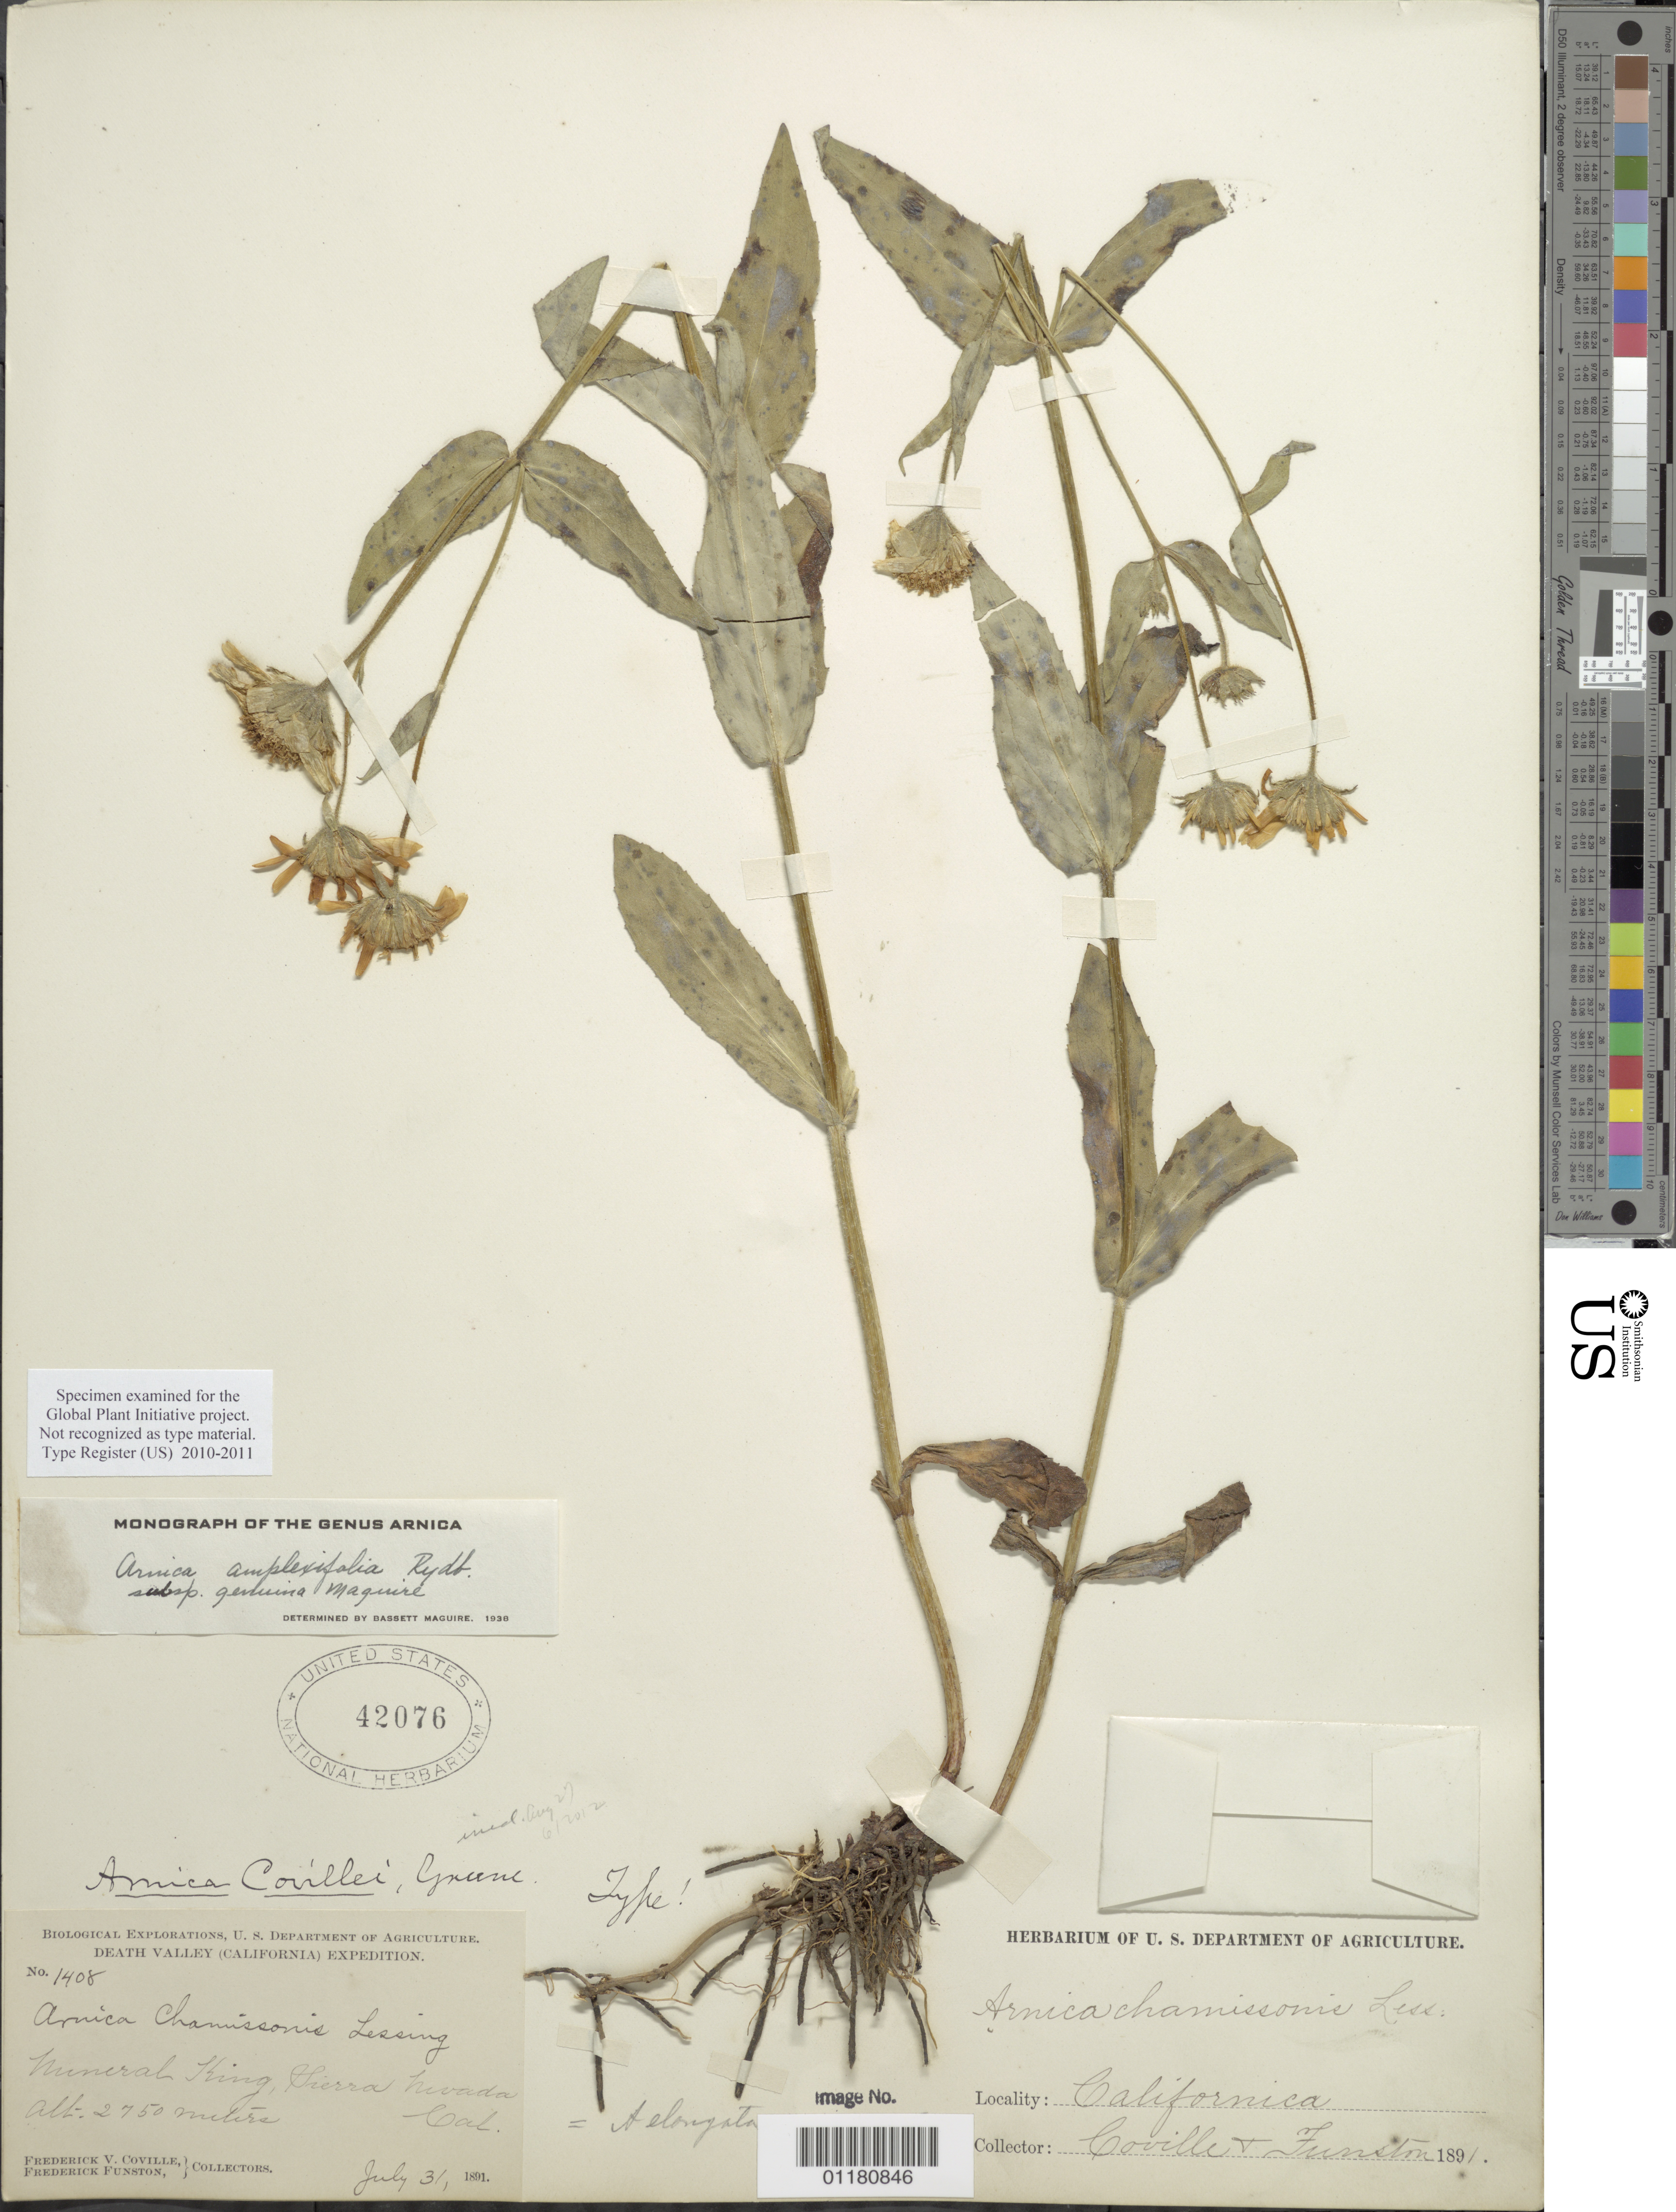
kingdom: Plantae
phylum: Tracheophyta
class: Magnoliopsida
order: Asterales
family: Asteraceae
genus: Arnica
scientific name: Arnica amplexifolia subsp. genuina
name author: Maguire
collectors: F. V. Coville & F. Funston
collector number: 1408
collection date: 1891-07-31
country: United States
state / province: California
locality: Mineral King, Sierra Nevada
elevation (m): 2750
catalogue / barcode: US 42076